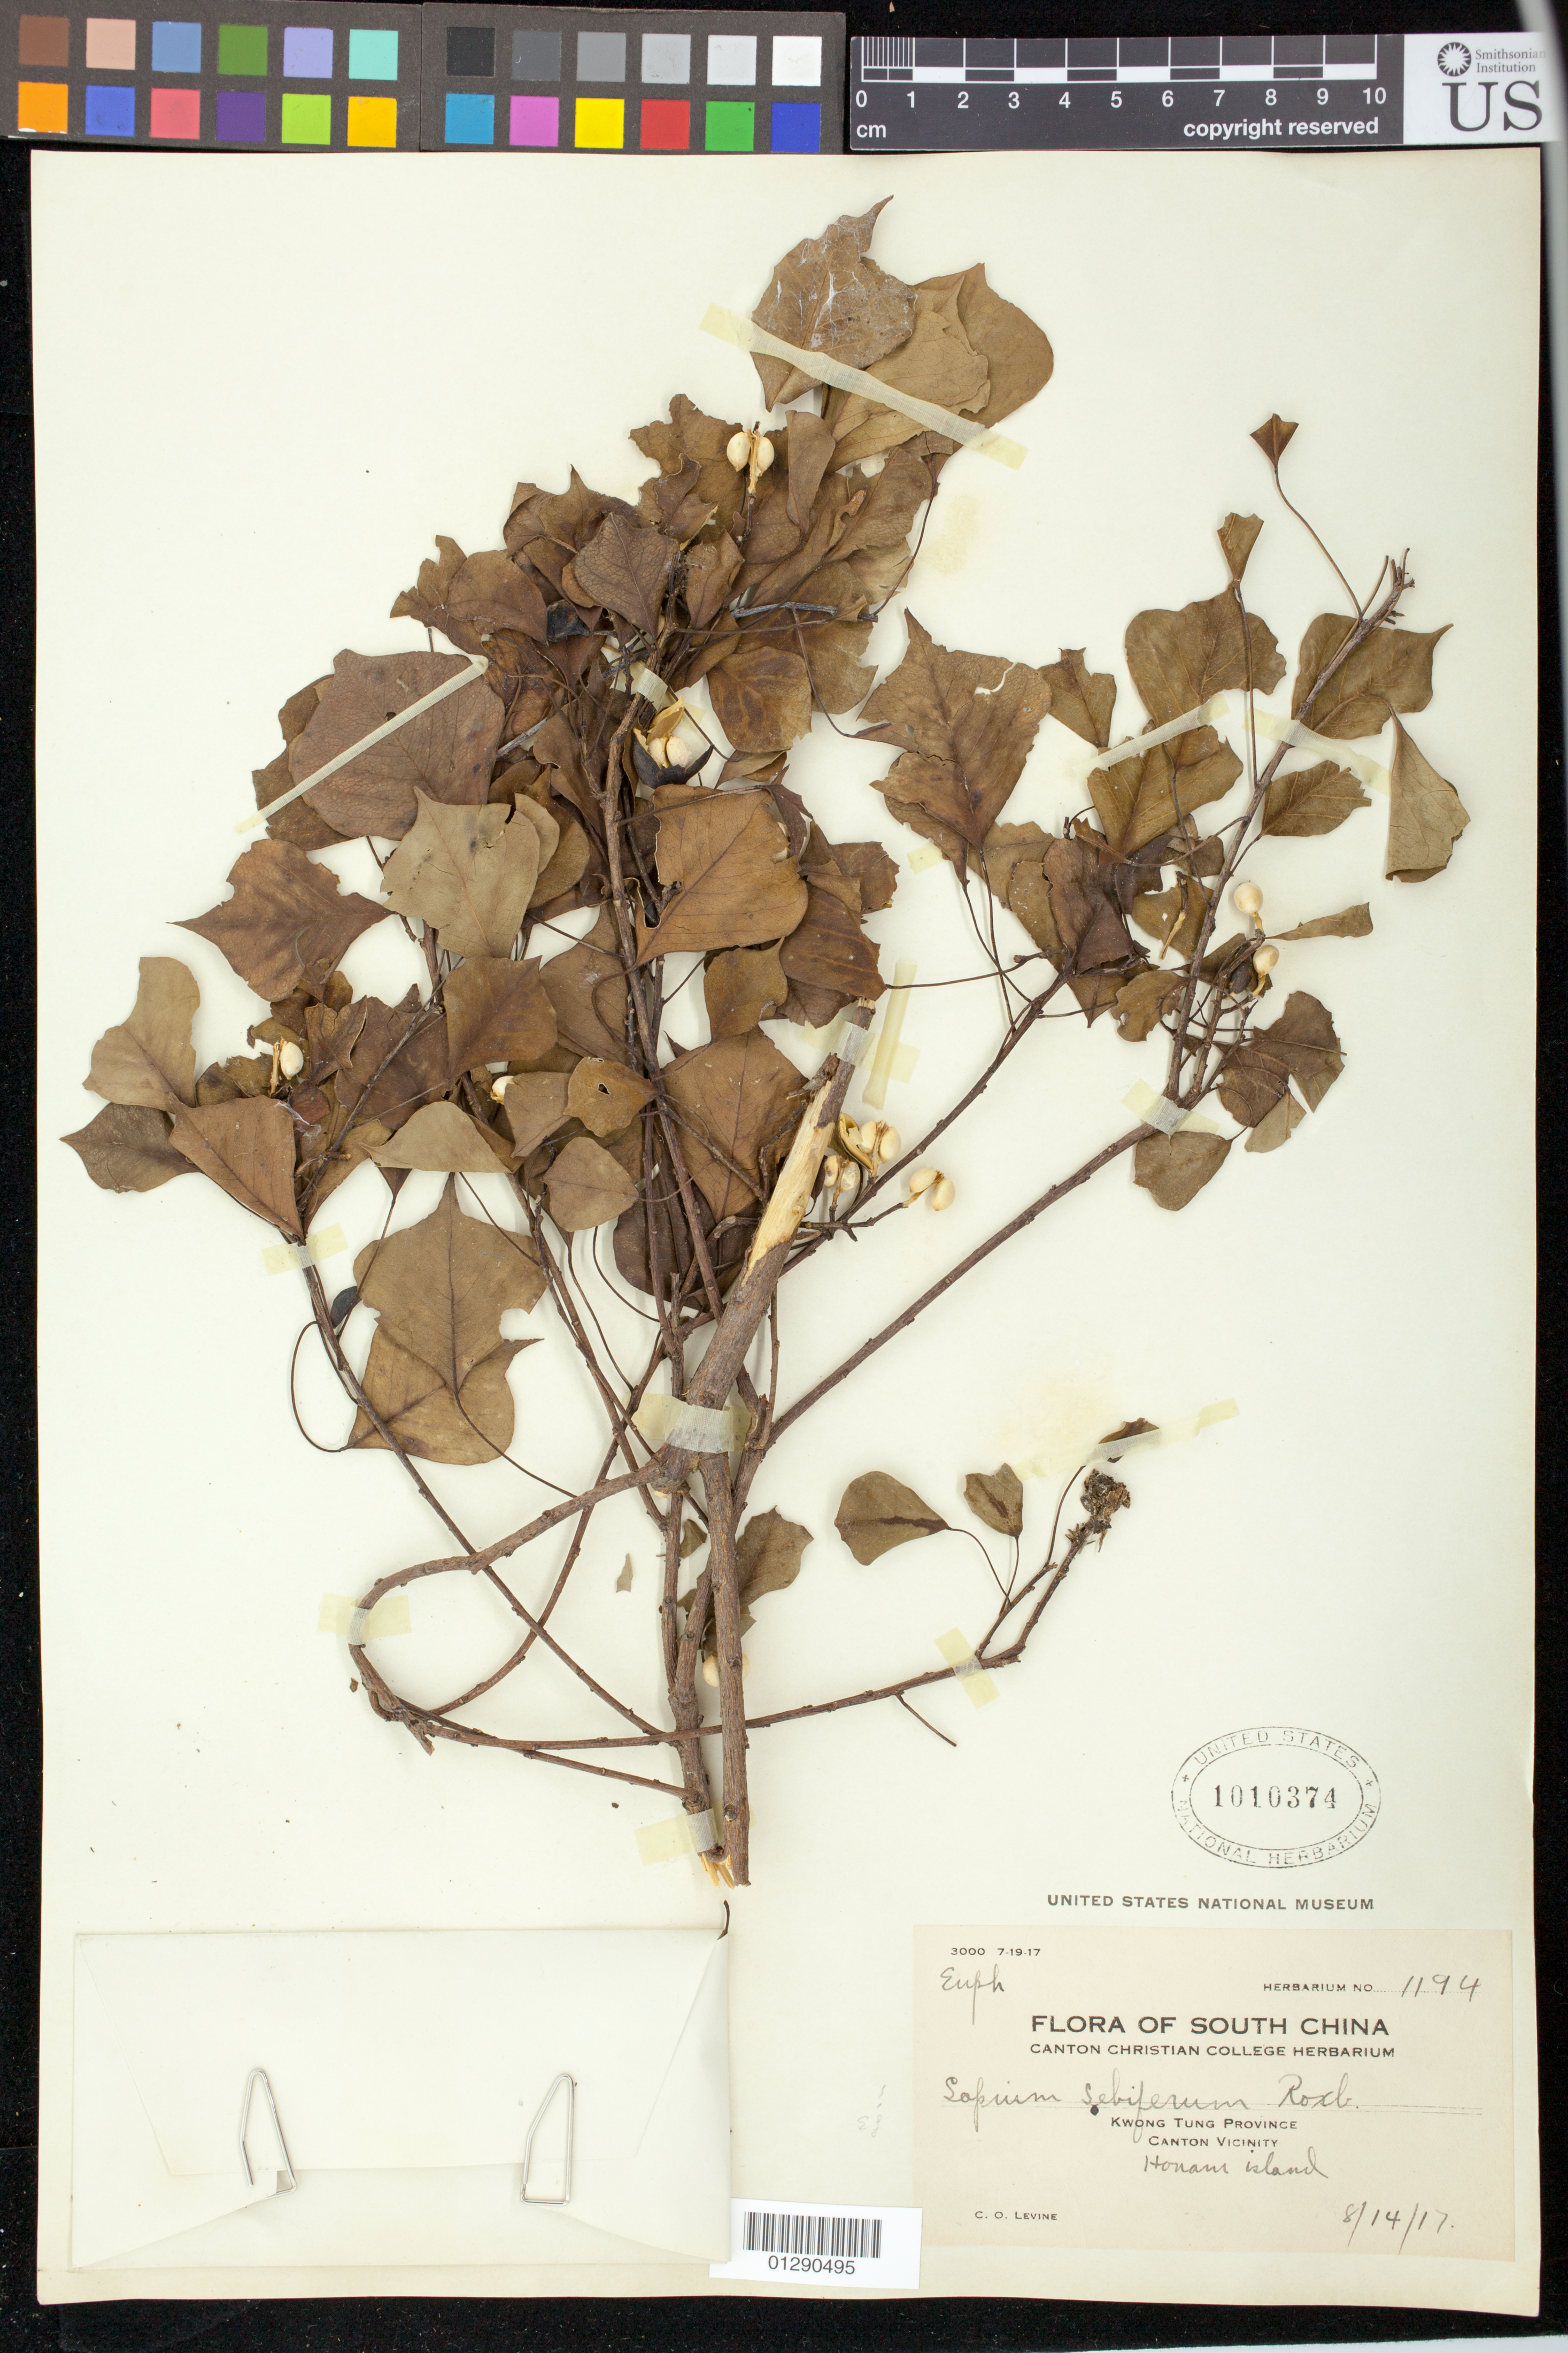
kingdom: Plantae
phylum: Tracheophyta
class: Magnoliopsida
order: Malpighiales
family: Euphorbiaceae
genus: Sapium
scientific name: Sapium sebiferum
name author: (L.) Roxb.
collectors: C. O. Levine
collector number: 1194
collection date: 1917-08-04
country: China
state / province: Guangdong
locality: Honami island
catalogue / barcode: US 1010374